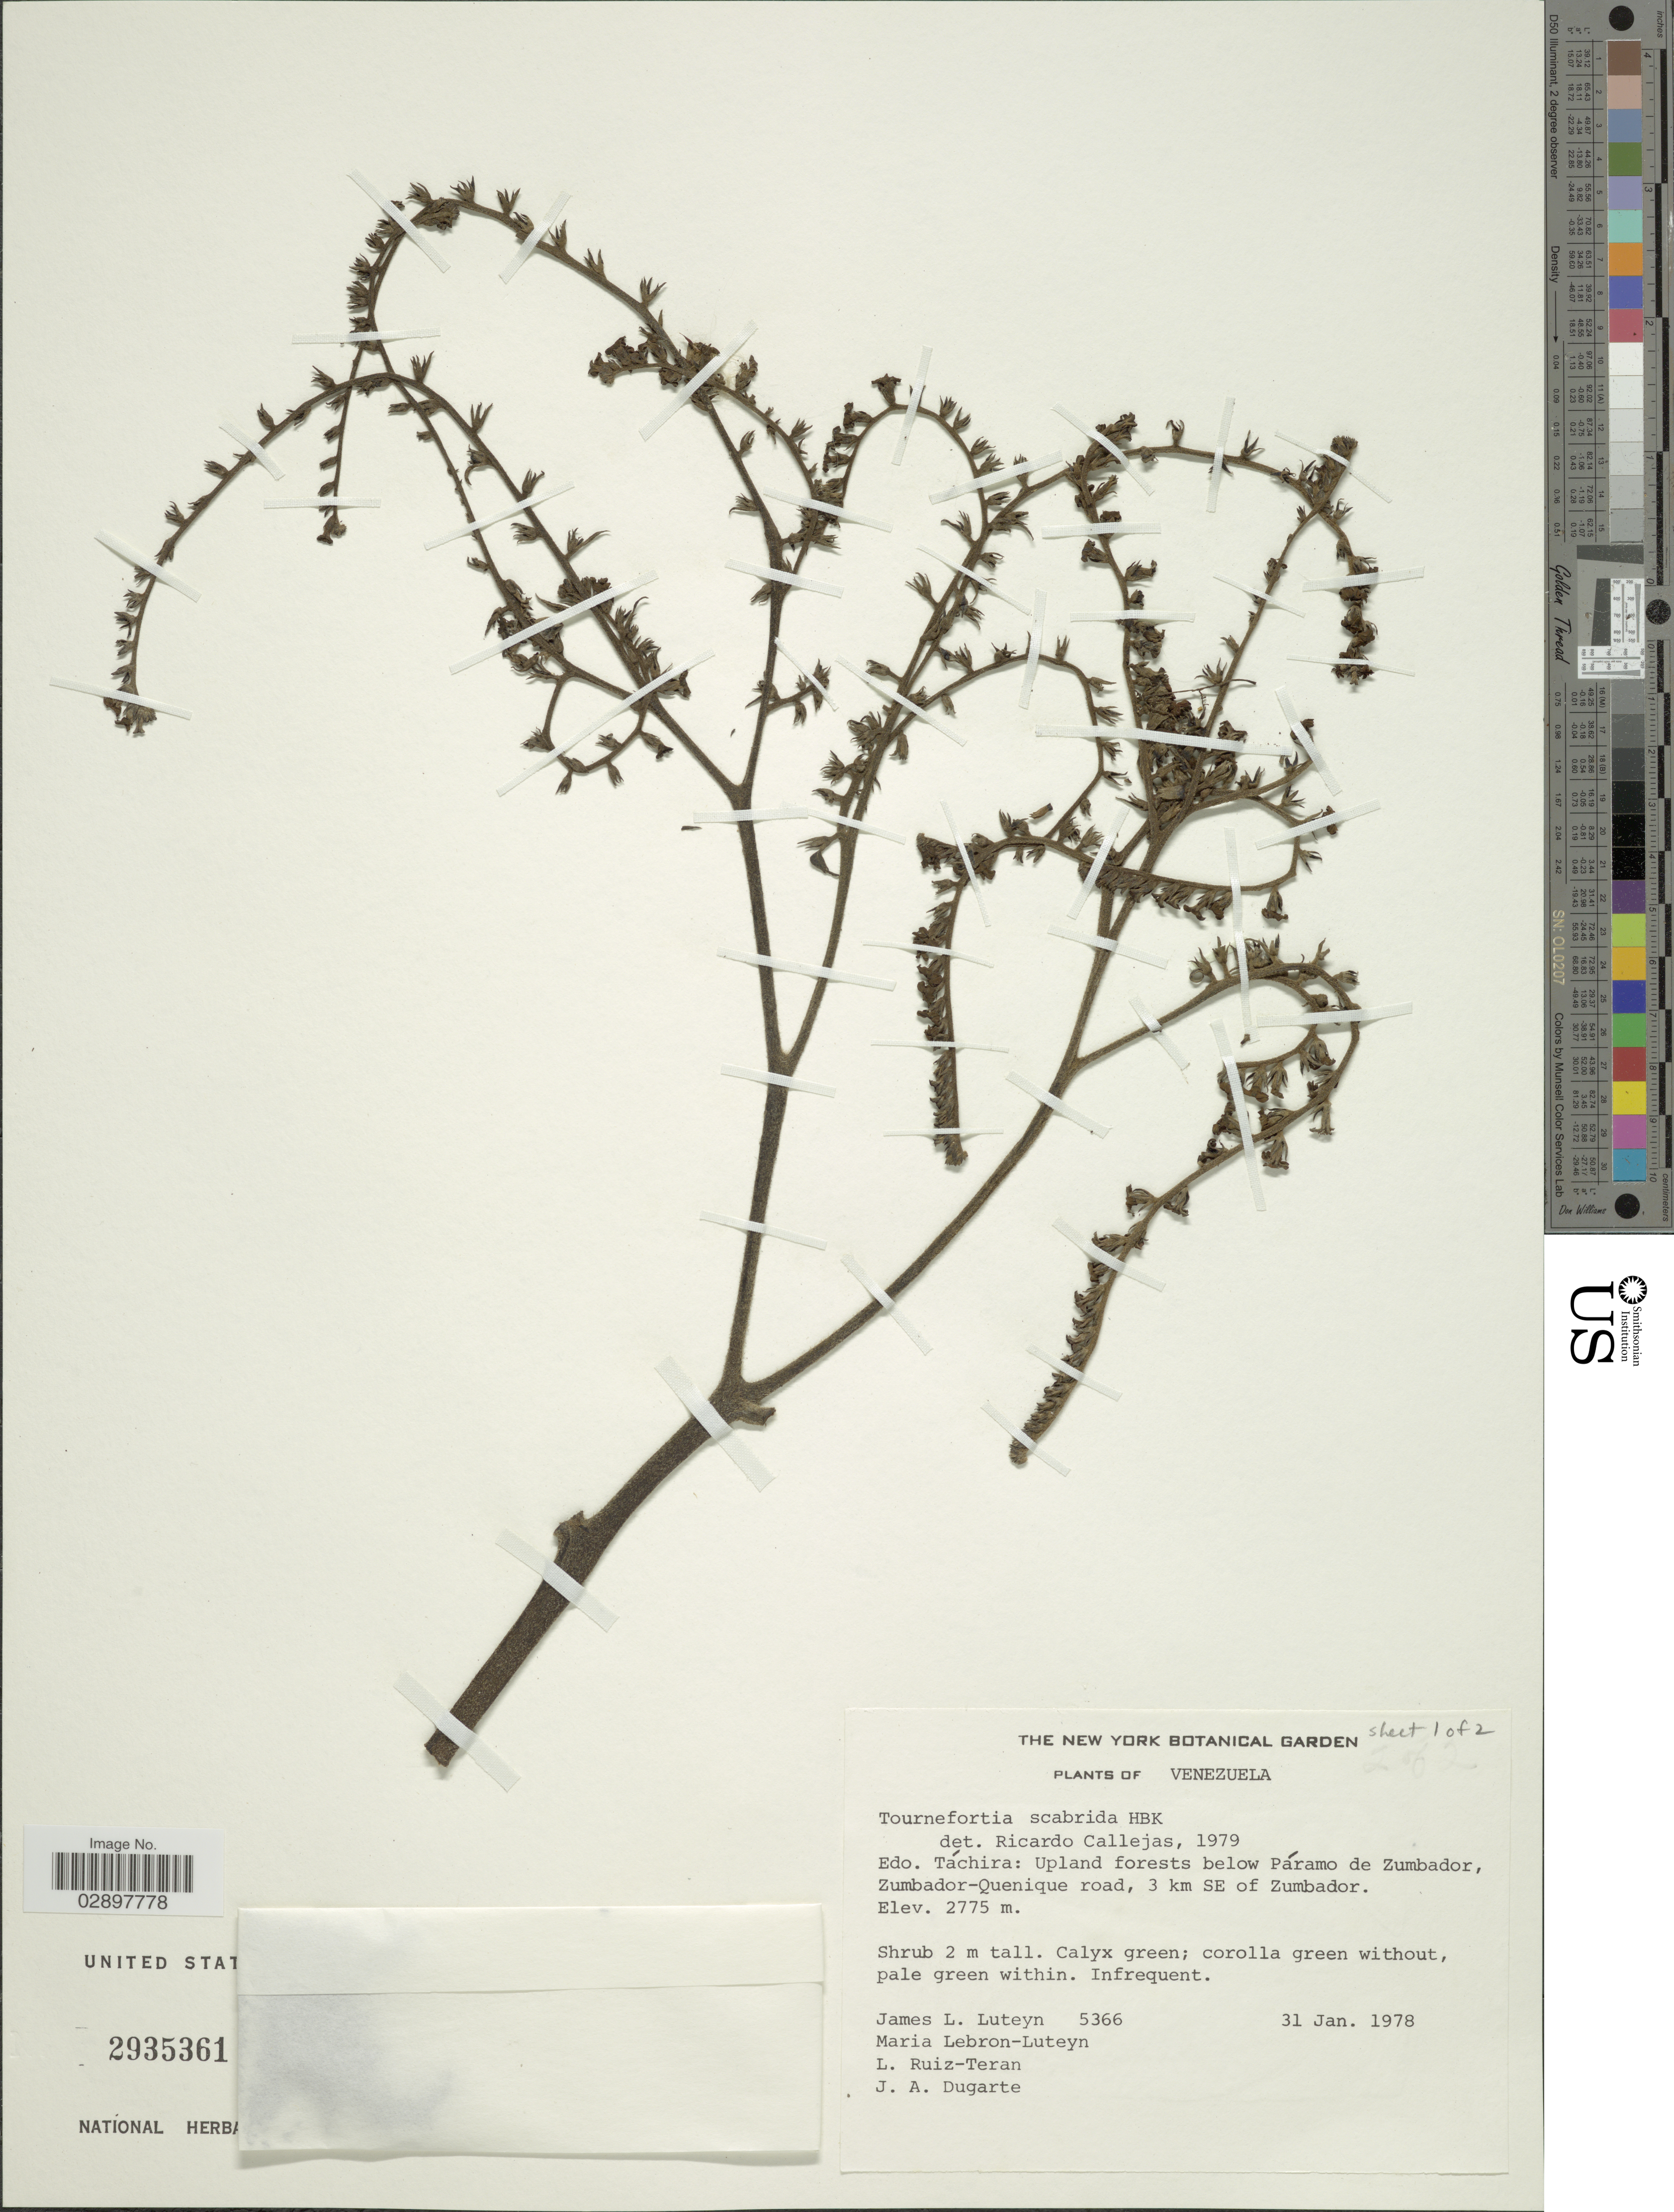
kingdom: Plantae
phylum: Tracheophyta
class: Magnoliopsida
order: Boraginales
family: Heliotropiaceae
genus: Tournefortia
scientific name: Tournefortia sp.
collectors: J. L. Luteyn, M. L. Lebrón-Luteyn, L. E. Ruíz-Terán & J. Dugarte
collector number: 5366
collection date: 1978-01-31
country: Venezuela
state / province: Tachira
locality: Upland forests below Páramo de Zumbador, Zumbador-Quenique road, 3 km SE of Zumbador.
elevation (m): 2775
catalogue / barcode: US 2935361